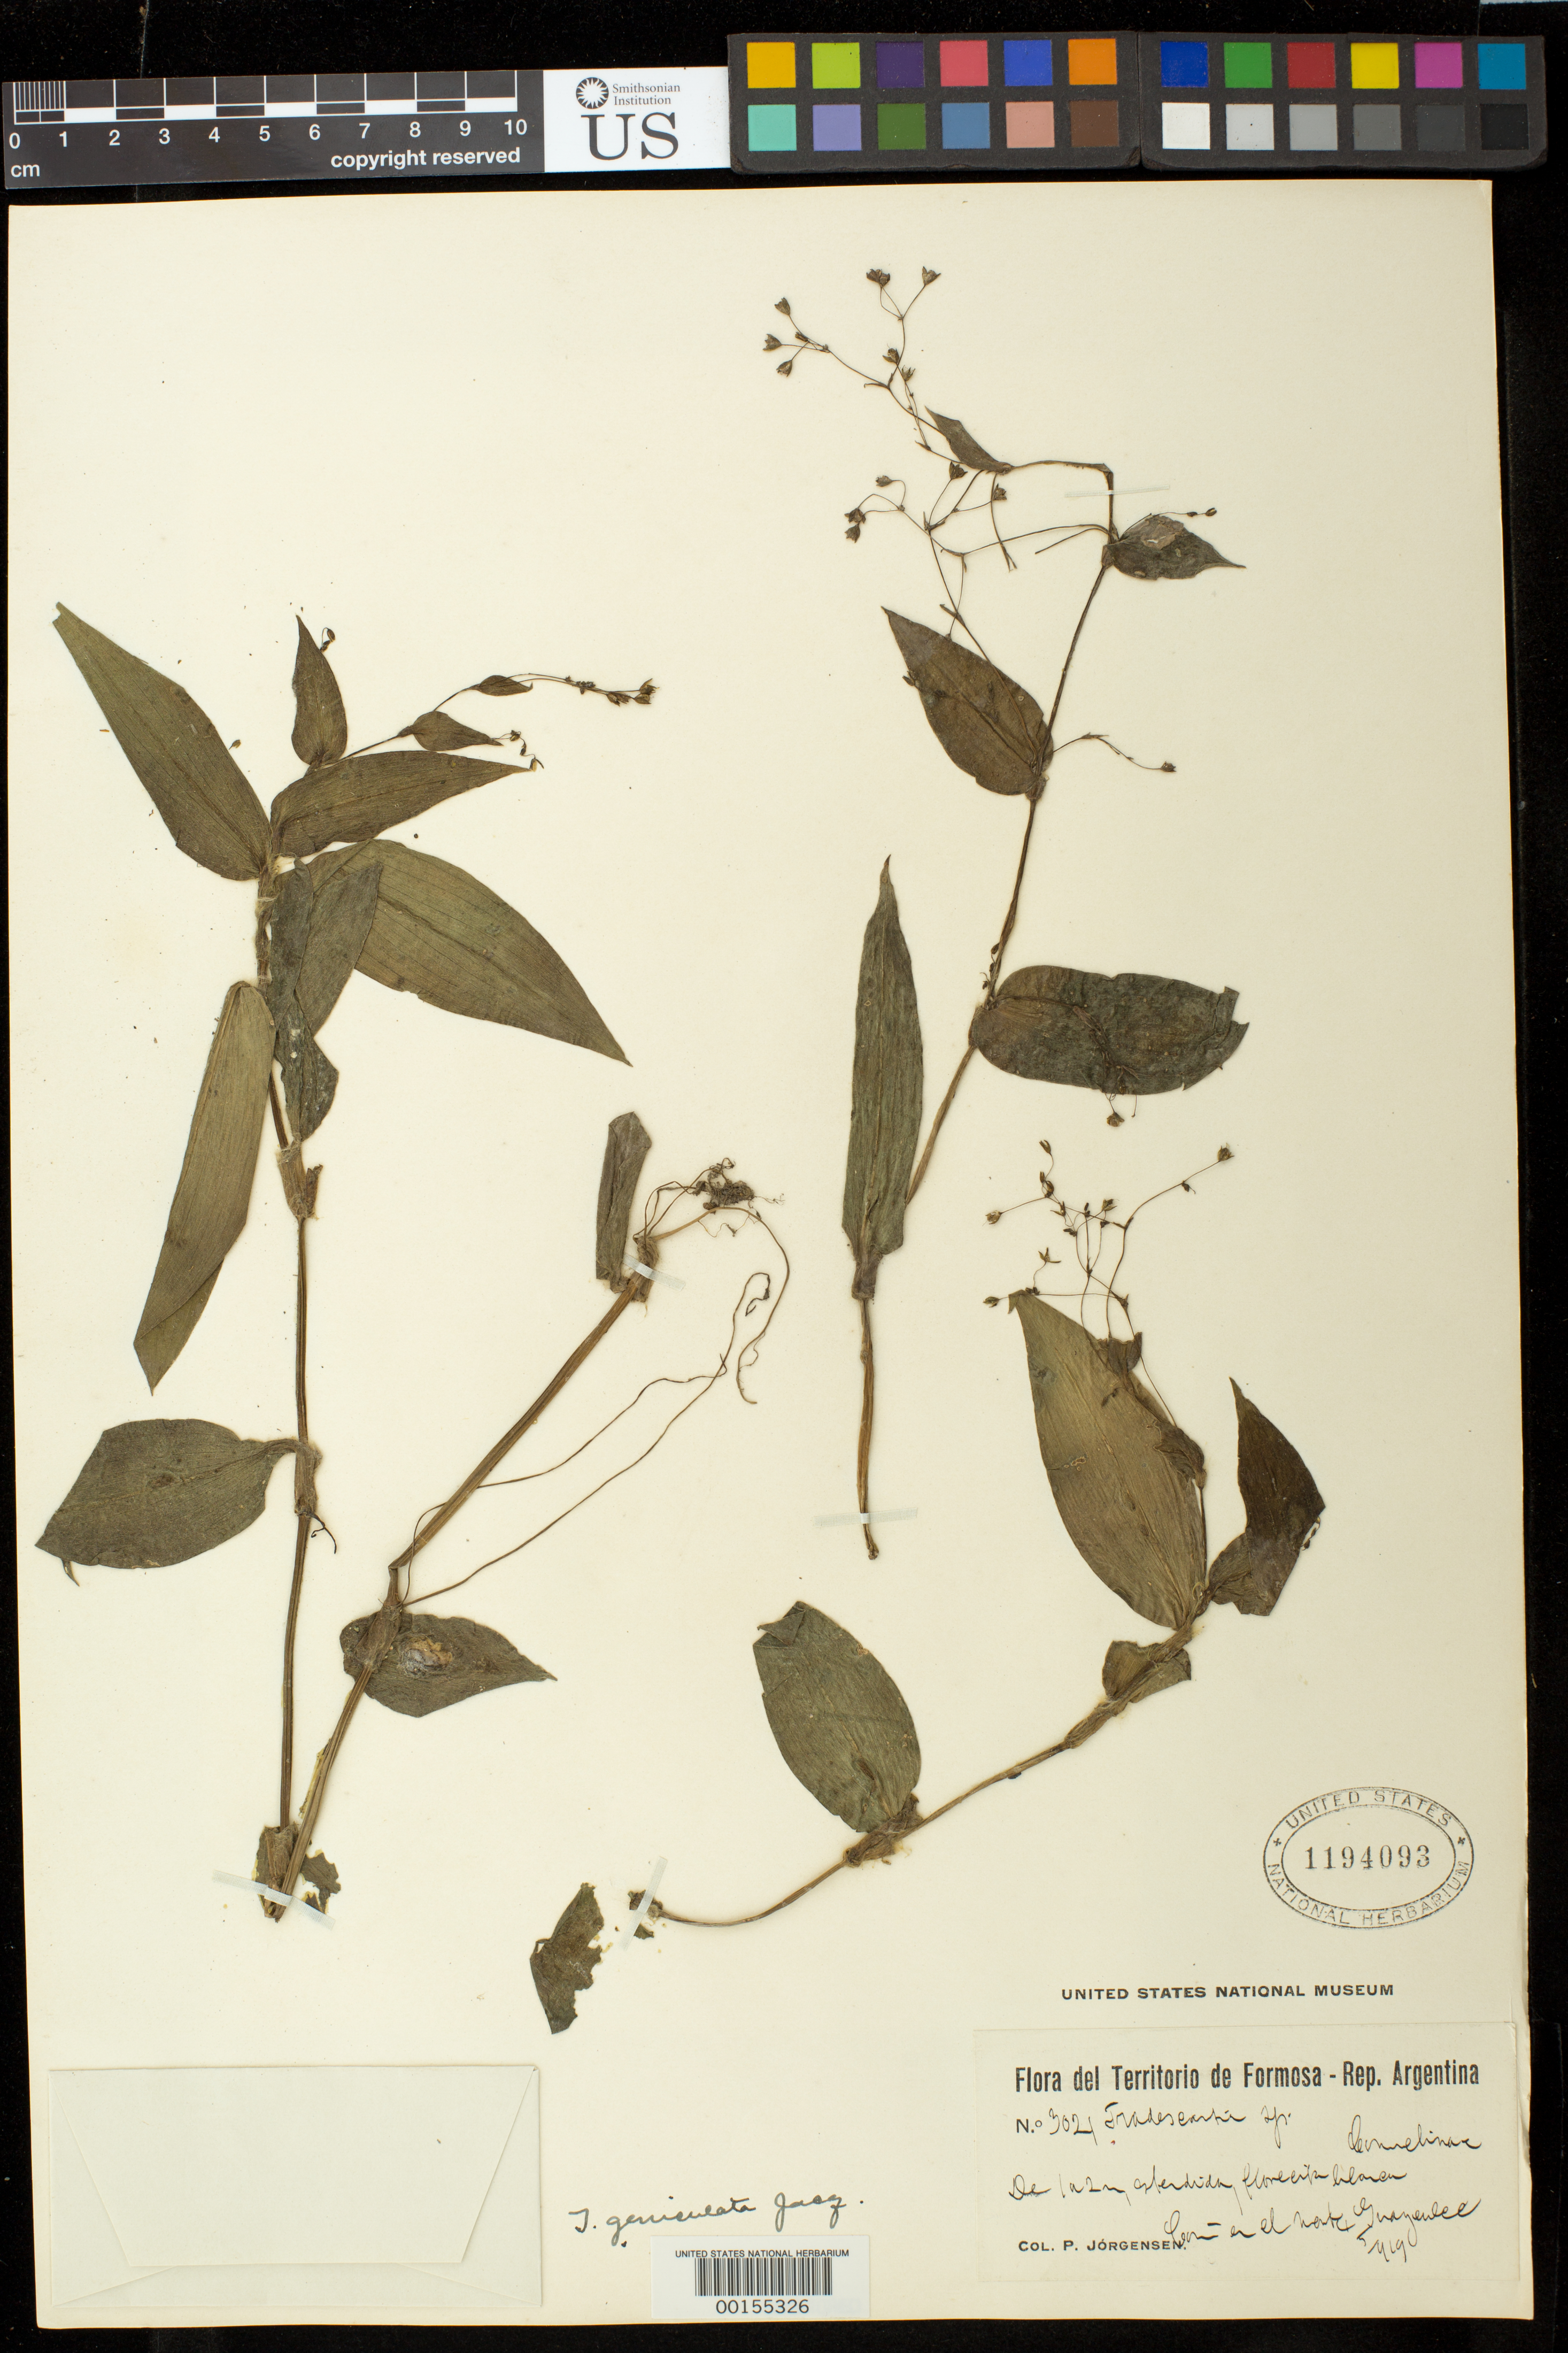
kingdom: Plantae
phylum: Tracheophyta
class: Liliopsida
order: Commelinales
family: Commelinaceae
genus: Gibasis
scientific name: Gibasis geniculata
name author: (Jacq.) Rohweder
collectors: P. Jorgensen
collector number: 3021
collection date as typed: May 1919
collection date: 1919-05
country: Argentina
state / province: Formosa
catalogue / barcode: US 1194093